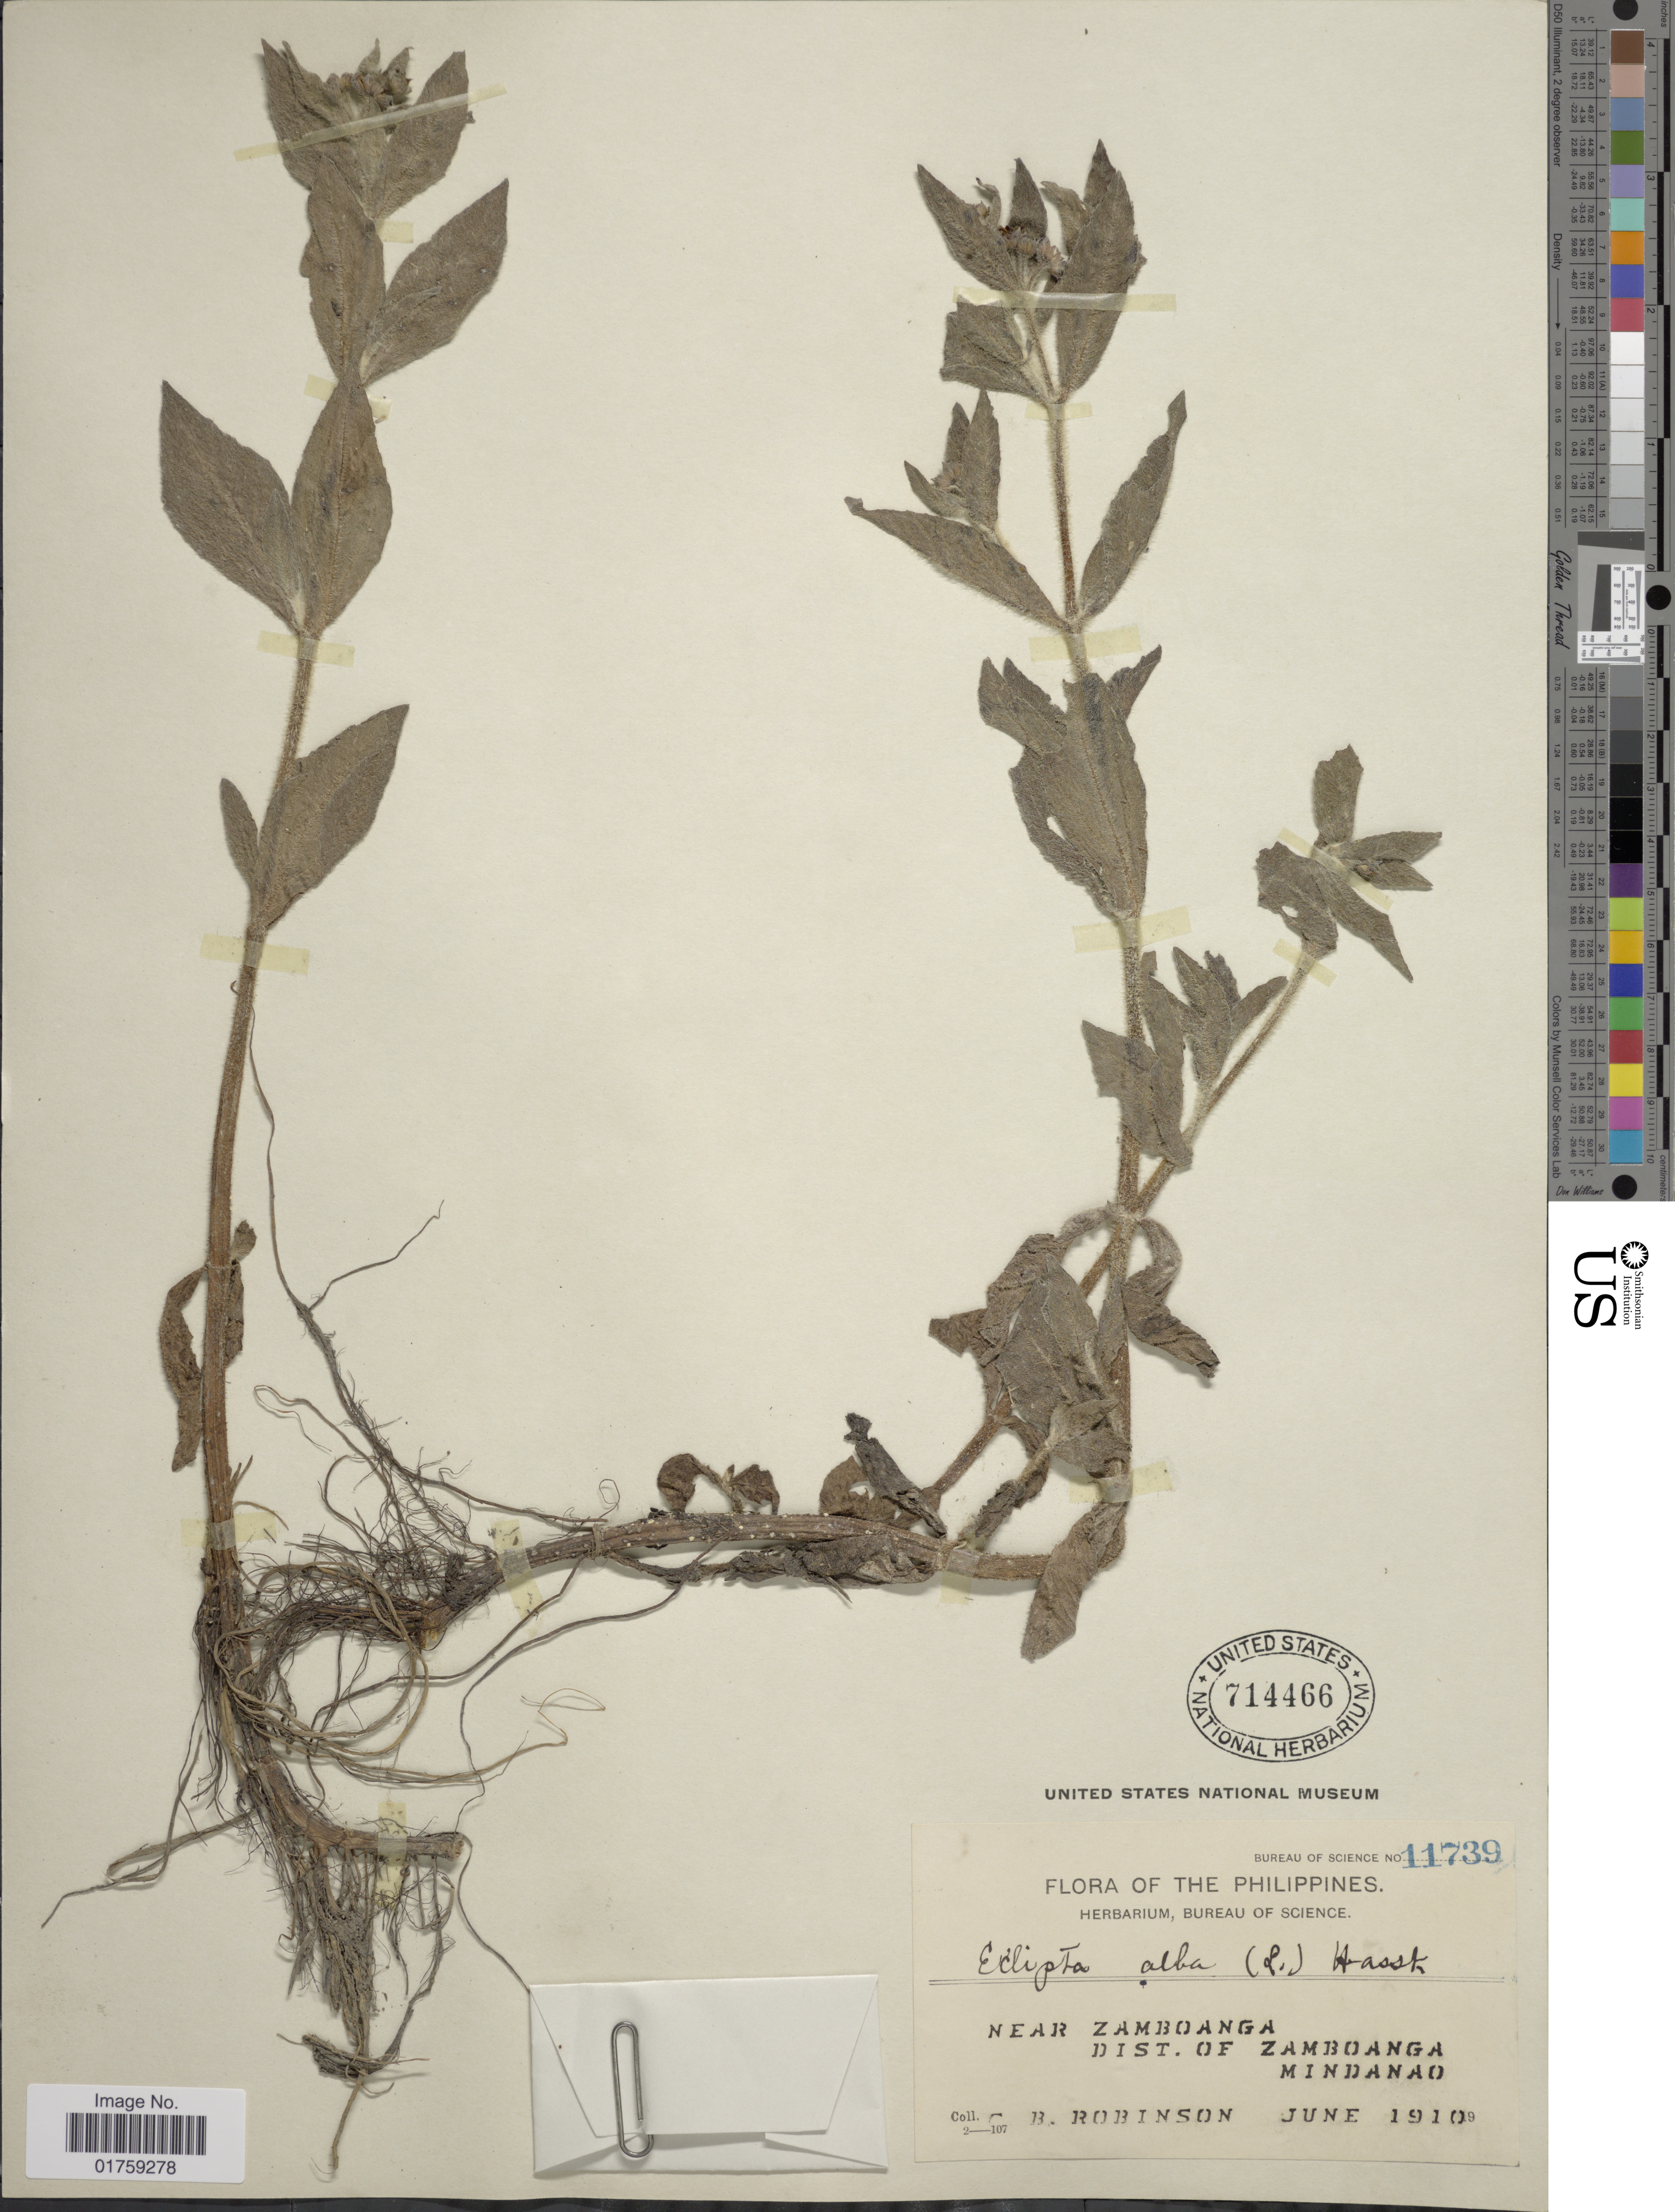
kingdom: Plantae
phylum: Tracheophyta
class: Magnoliopsida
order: Asterales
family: Asteraceae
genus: Eclipta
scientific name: Eclipta alba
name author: (L.) Hassk.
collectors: B. Robinson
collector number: Bureau of Science 11739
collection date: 1910-06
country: Philippines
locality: Near Zamboanga Dist. of Zamboanga Mindanao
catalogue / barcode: US 714466